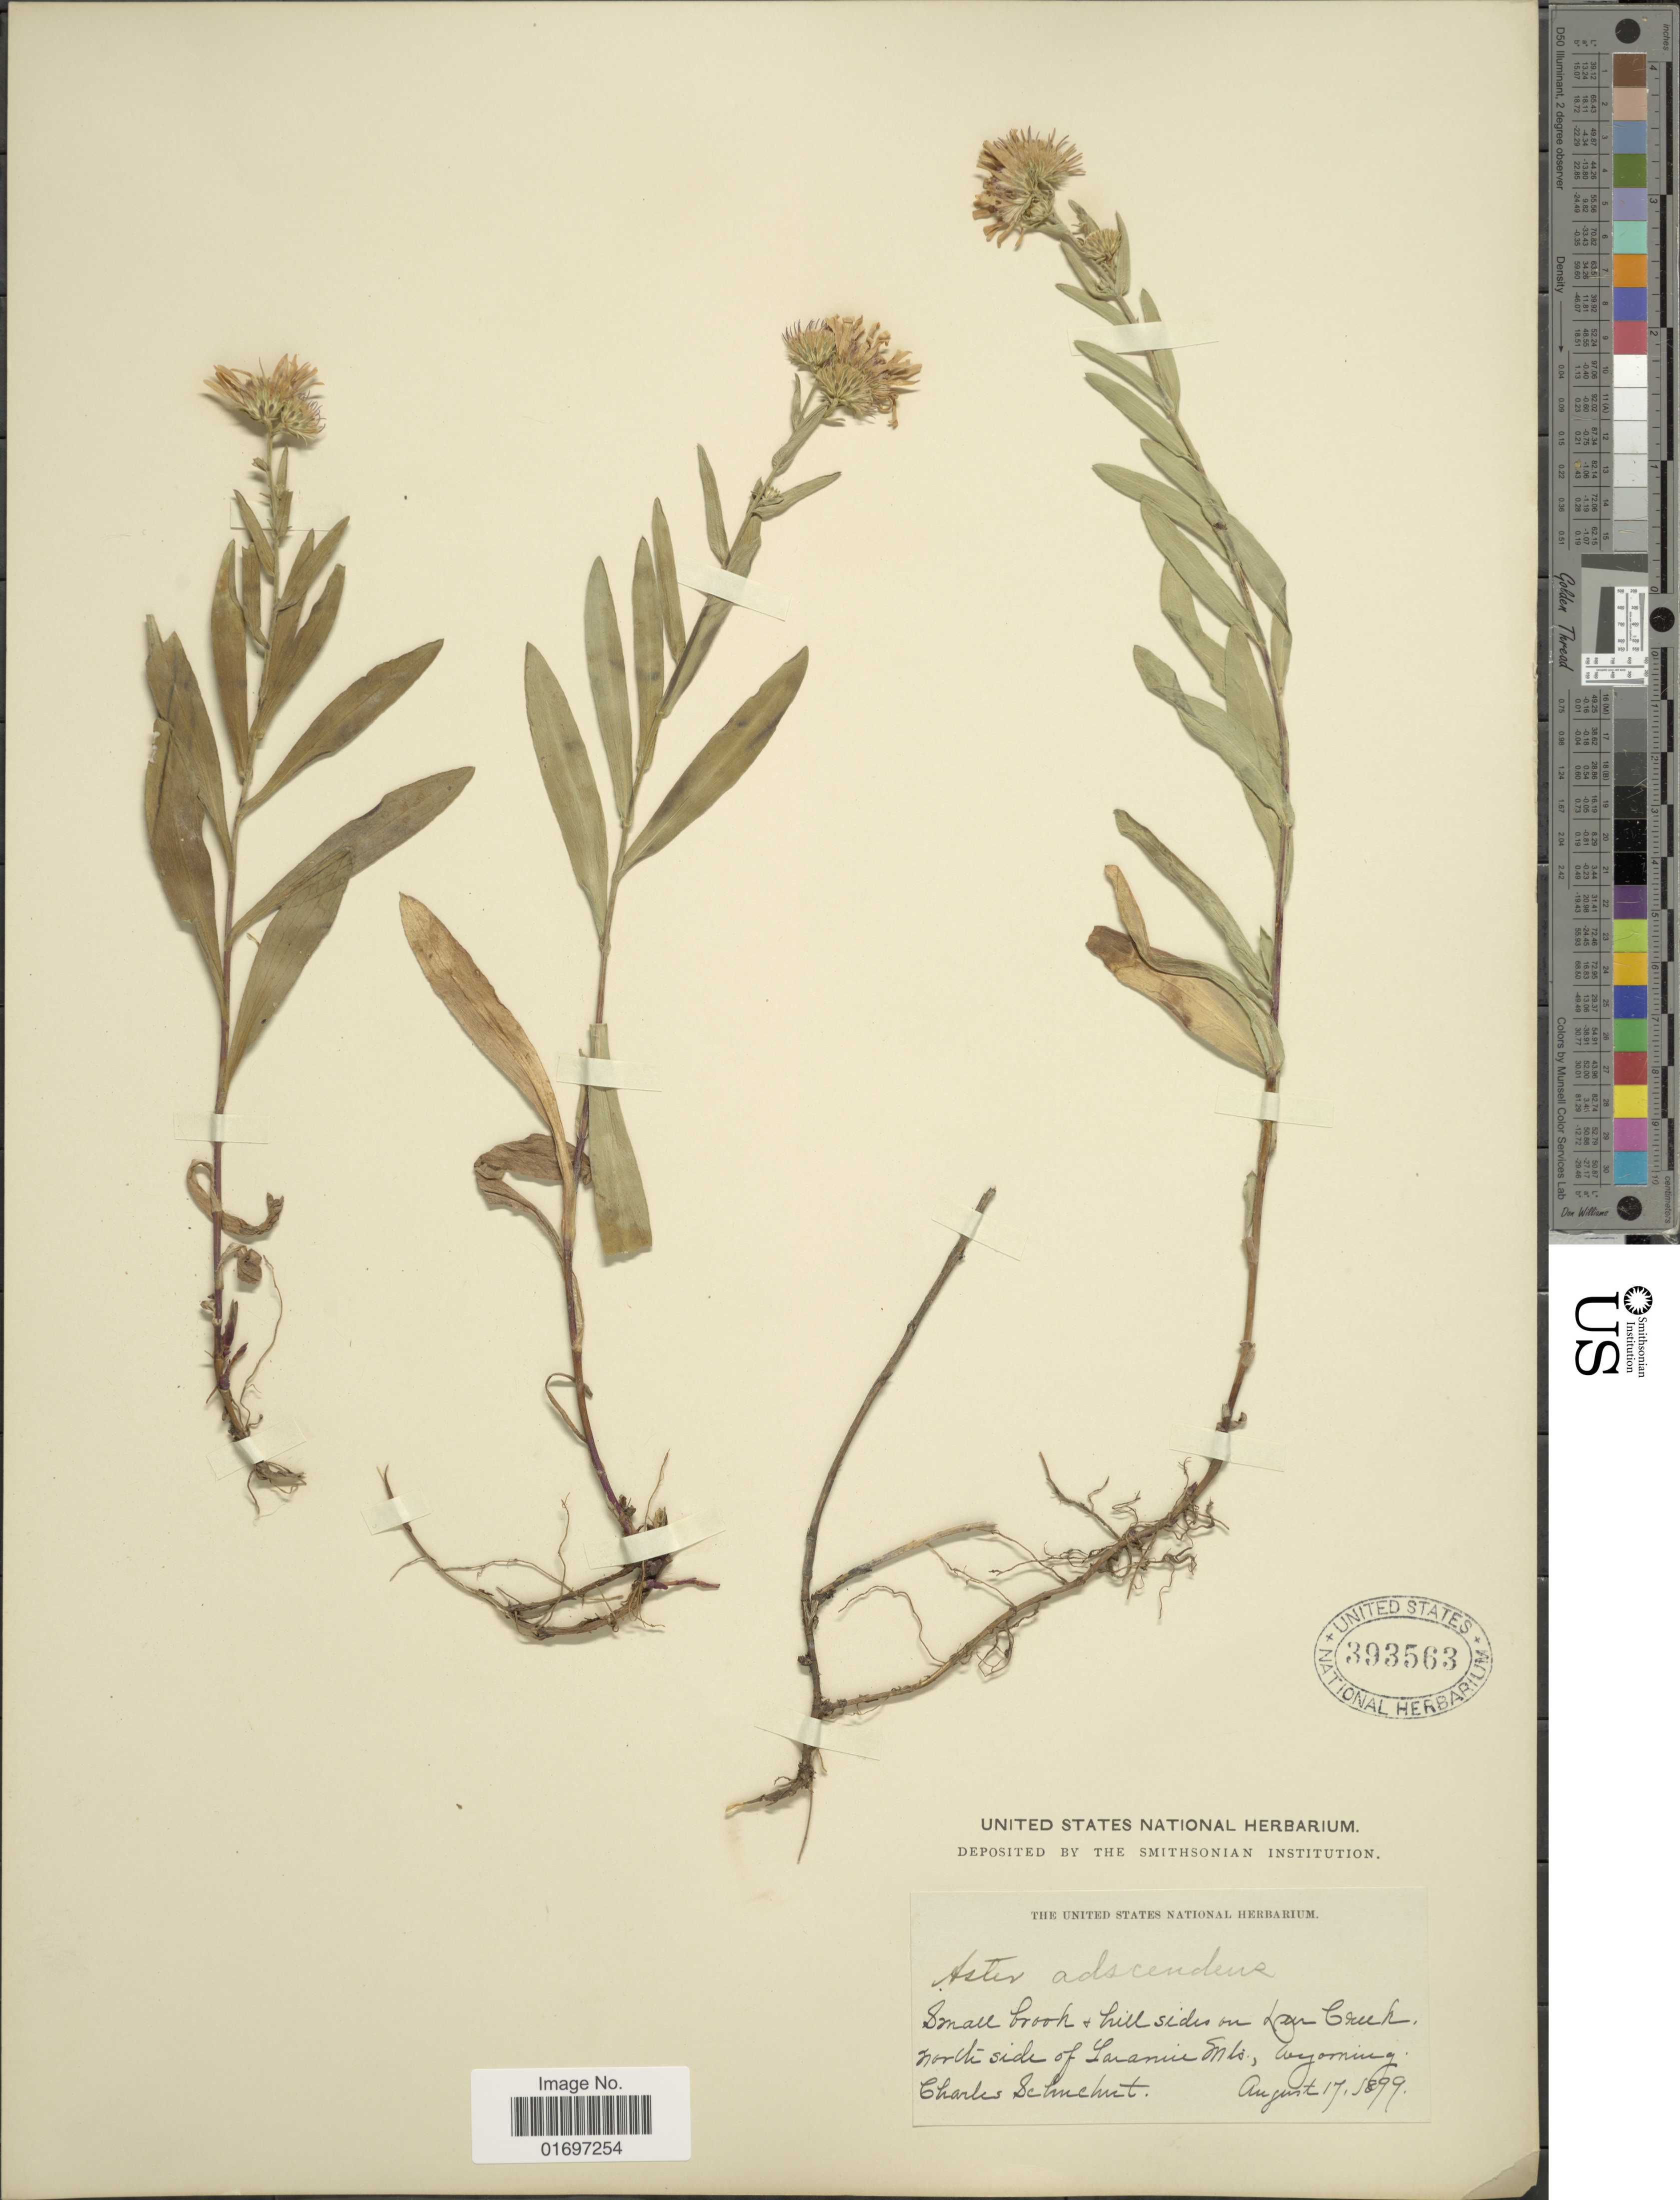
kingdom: Plantae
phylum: Tracheophyta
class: Magnoliopsida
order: Asterales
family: Asteraceae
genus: Symphyotrichum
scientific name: Symphyotrichum ascendens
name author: (Lindl.) G.L. Nesom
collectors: C. Schuchert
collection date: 1899-08-17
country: United States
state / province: Wyoming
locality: Small brook & hillsides on Deer Creek, north side of Laramie Mts., Wyoming.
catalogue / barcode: US 393563